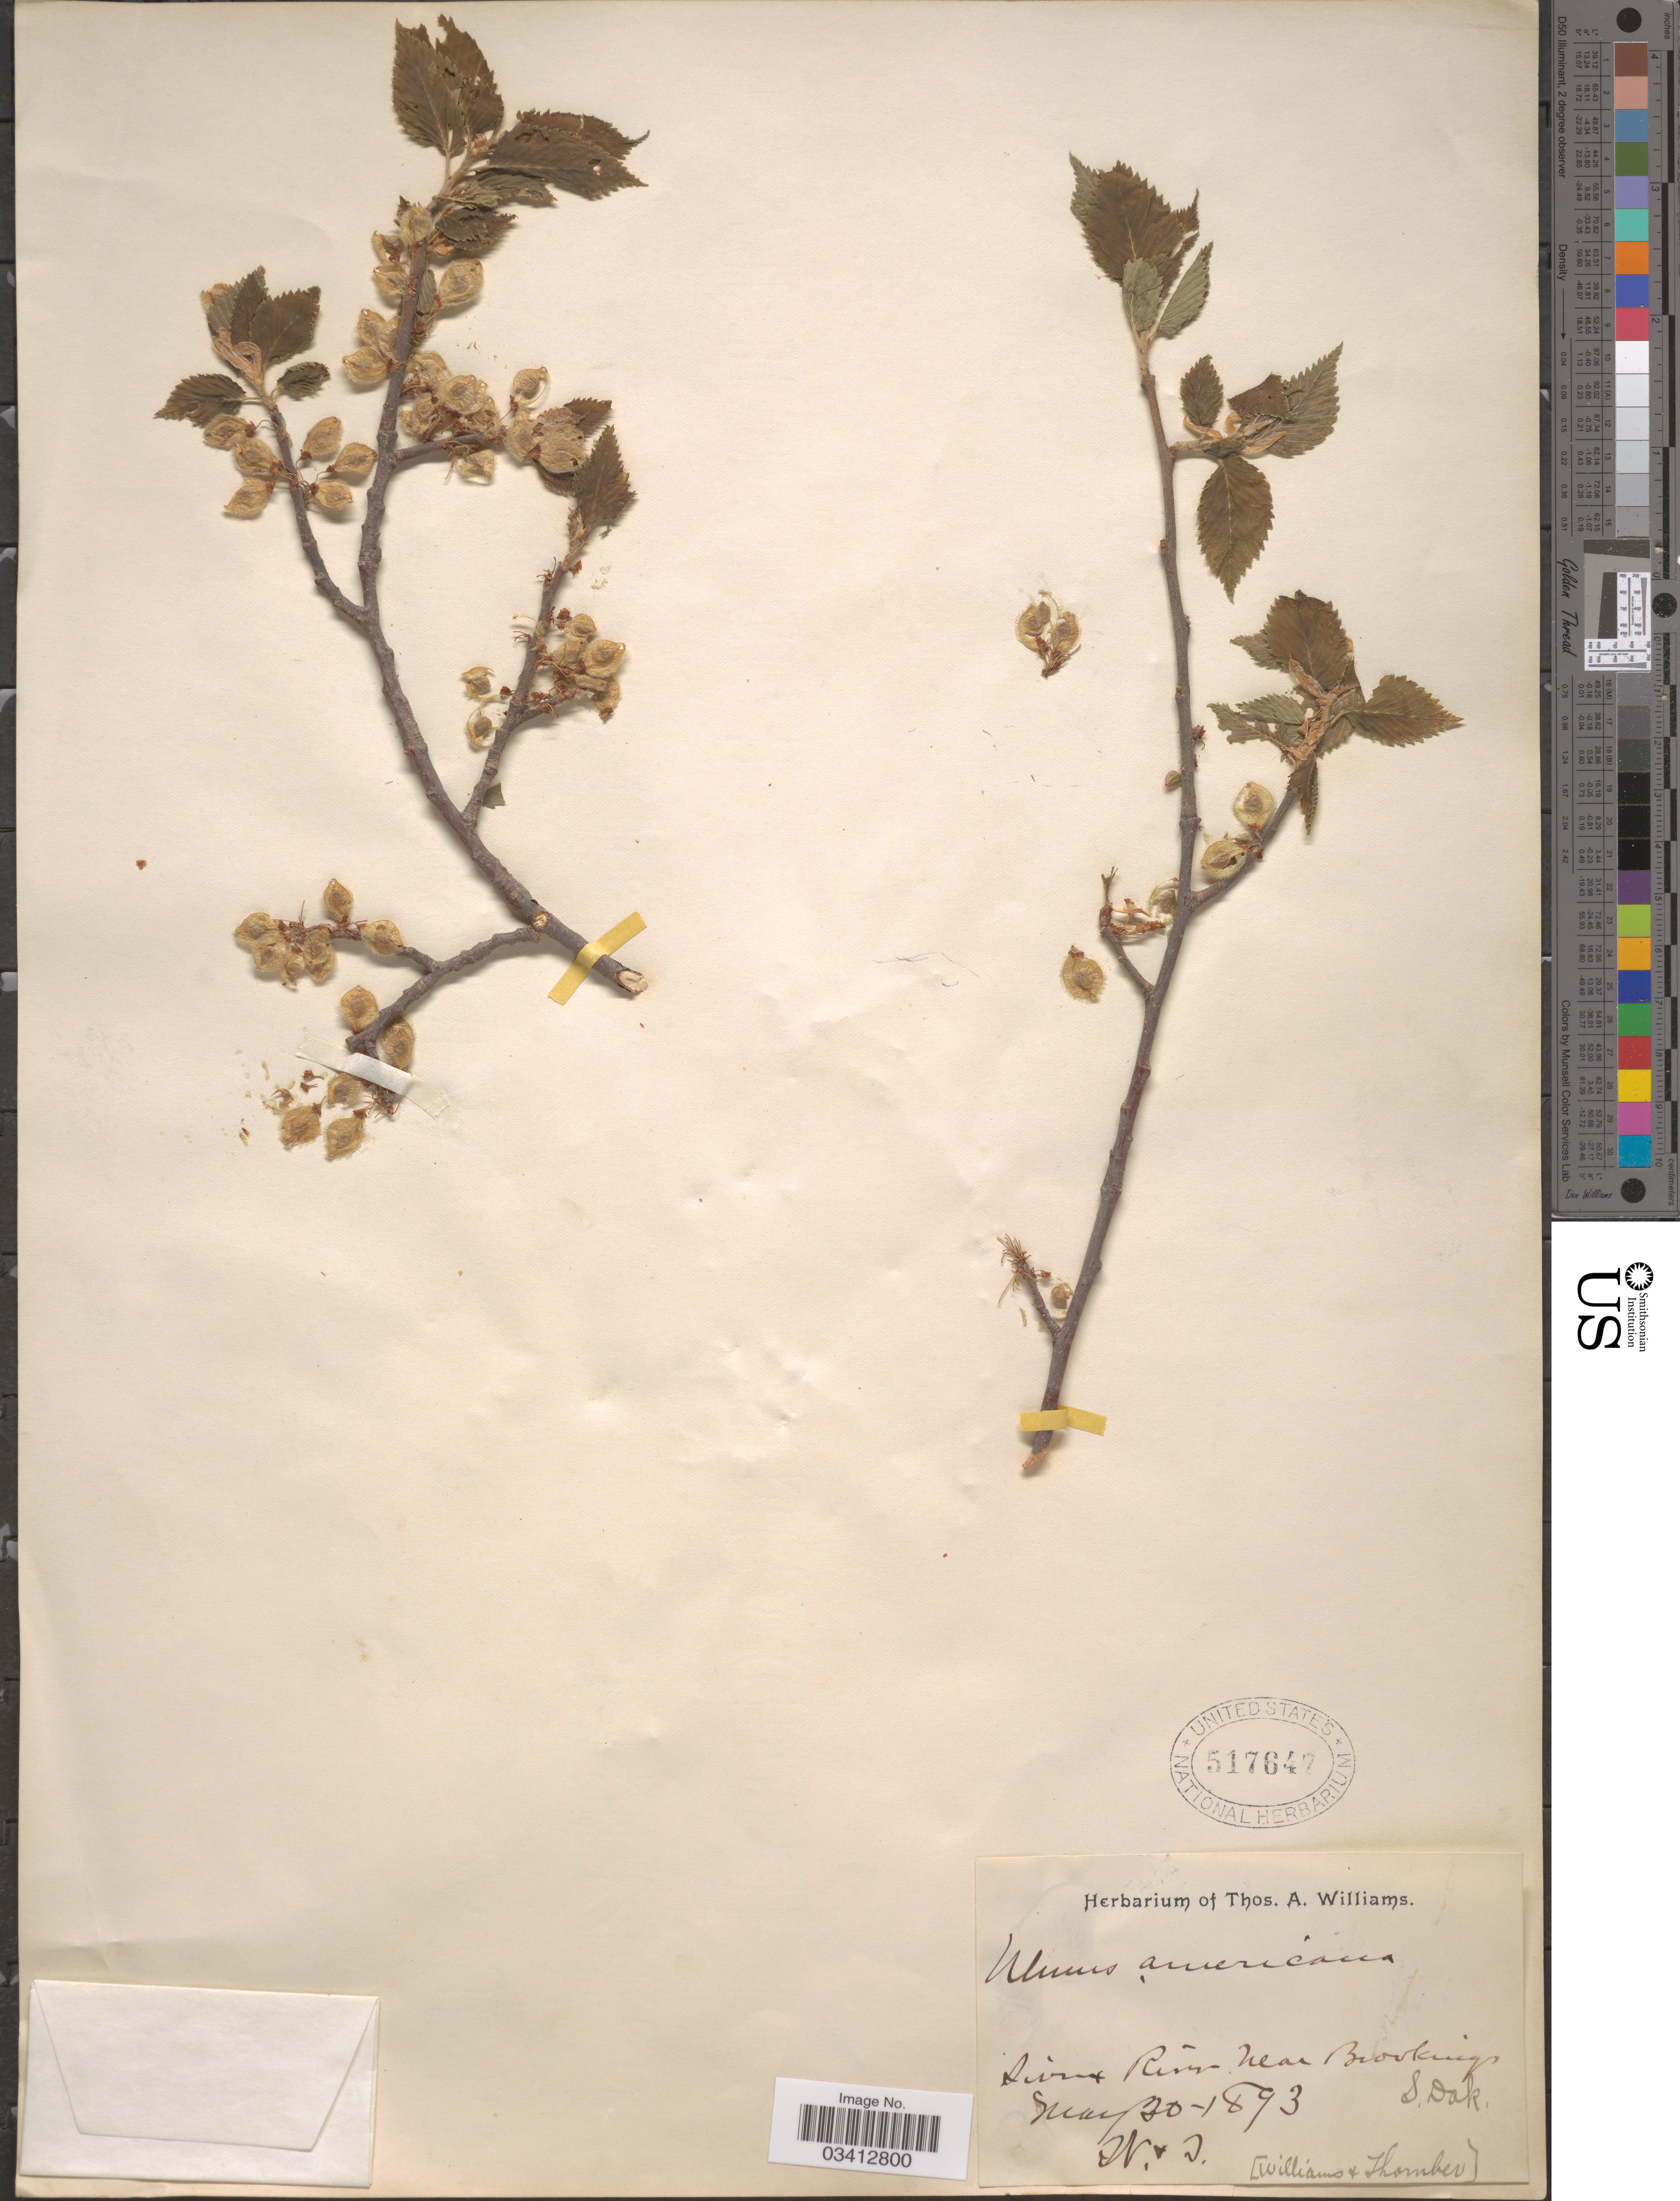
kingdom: Plantae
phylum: Tracheophyta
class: Magnoliopsida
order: Rosales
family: Ulmaceae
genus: Ulmus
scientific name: Ulmus americana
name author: L.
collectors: T. A. Williams & -. Thornber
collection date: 1893-05-30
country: United States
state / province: South Dakota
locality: Sioux River near Brookings.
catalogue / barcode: US 517647